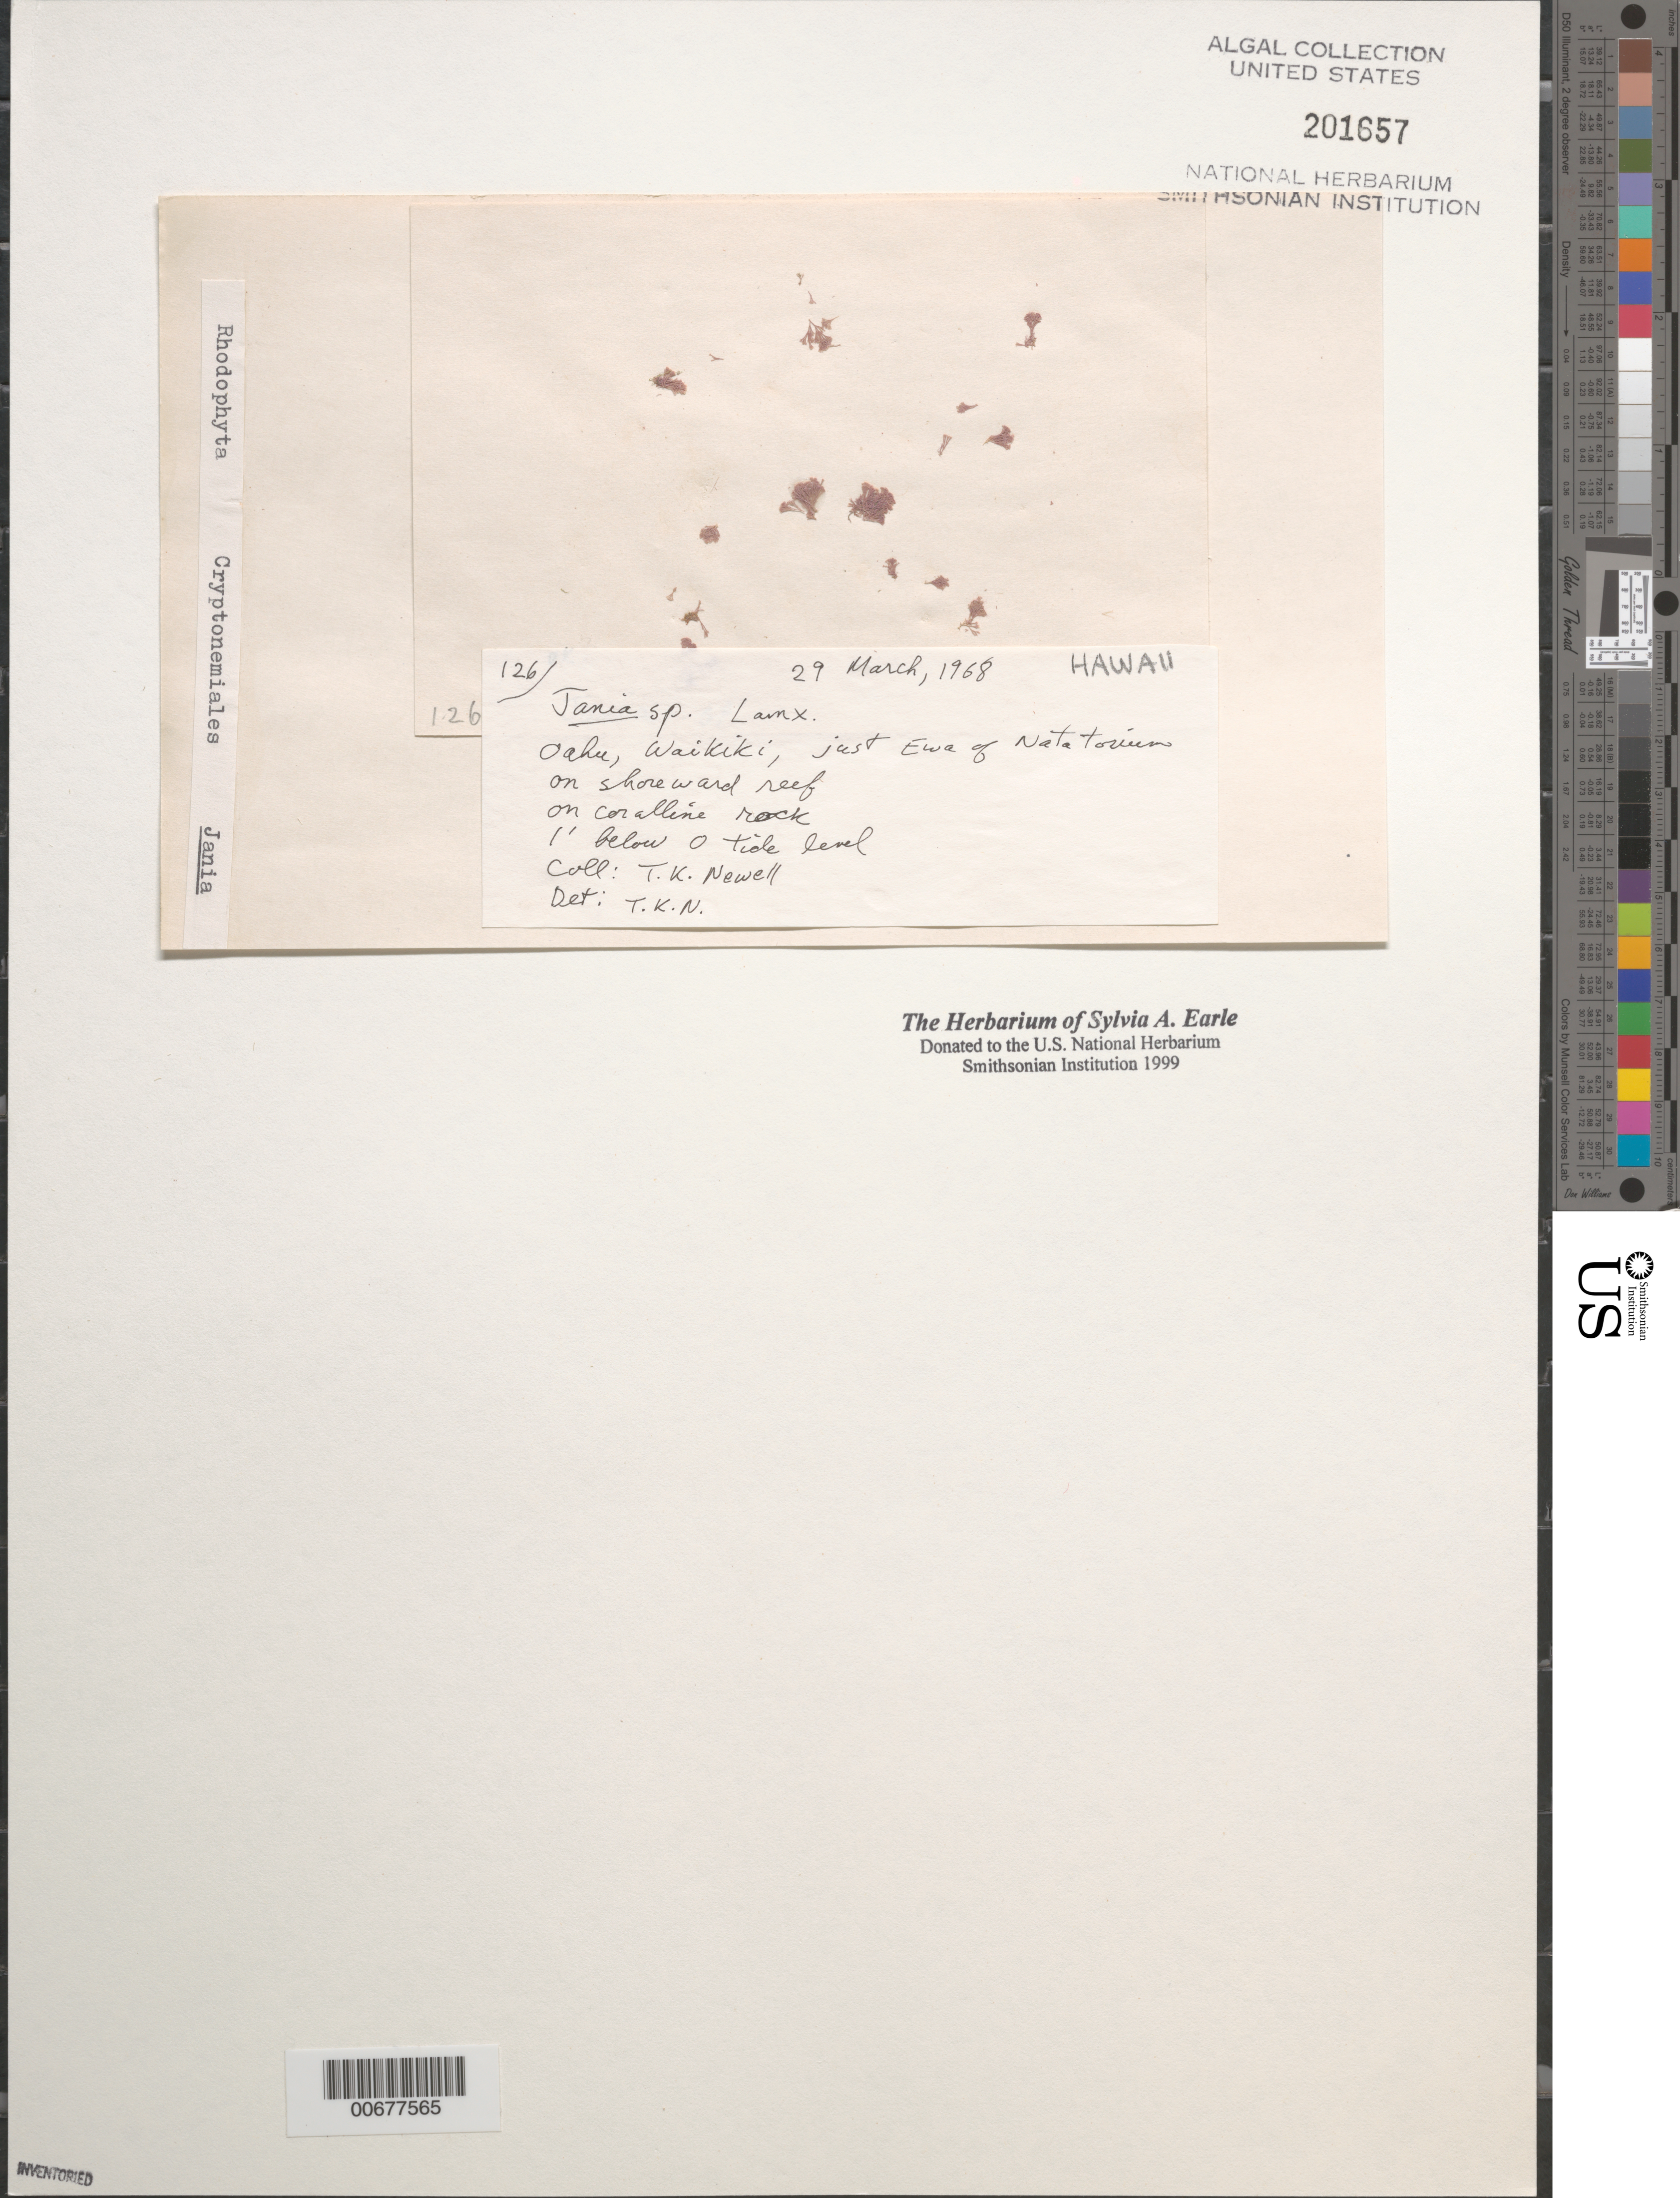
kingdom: Plantae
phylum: Rhodophyta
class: Florideophyceae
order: Corallinales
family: Corallinaceae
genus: Jania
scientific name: Jania sp.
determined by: Newell, Thomas K.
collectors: T. K. Newell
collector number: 126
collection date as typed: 29 Mar 1968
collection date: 1968-03-29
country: United States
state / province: Hawaii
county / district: Honolulu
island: Oahu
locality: Waikiki near or Ewa of Natatorium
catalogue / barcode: US 201657